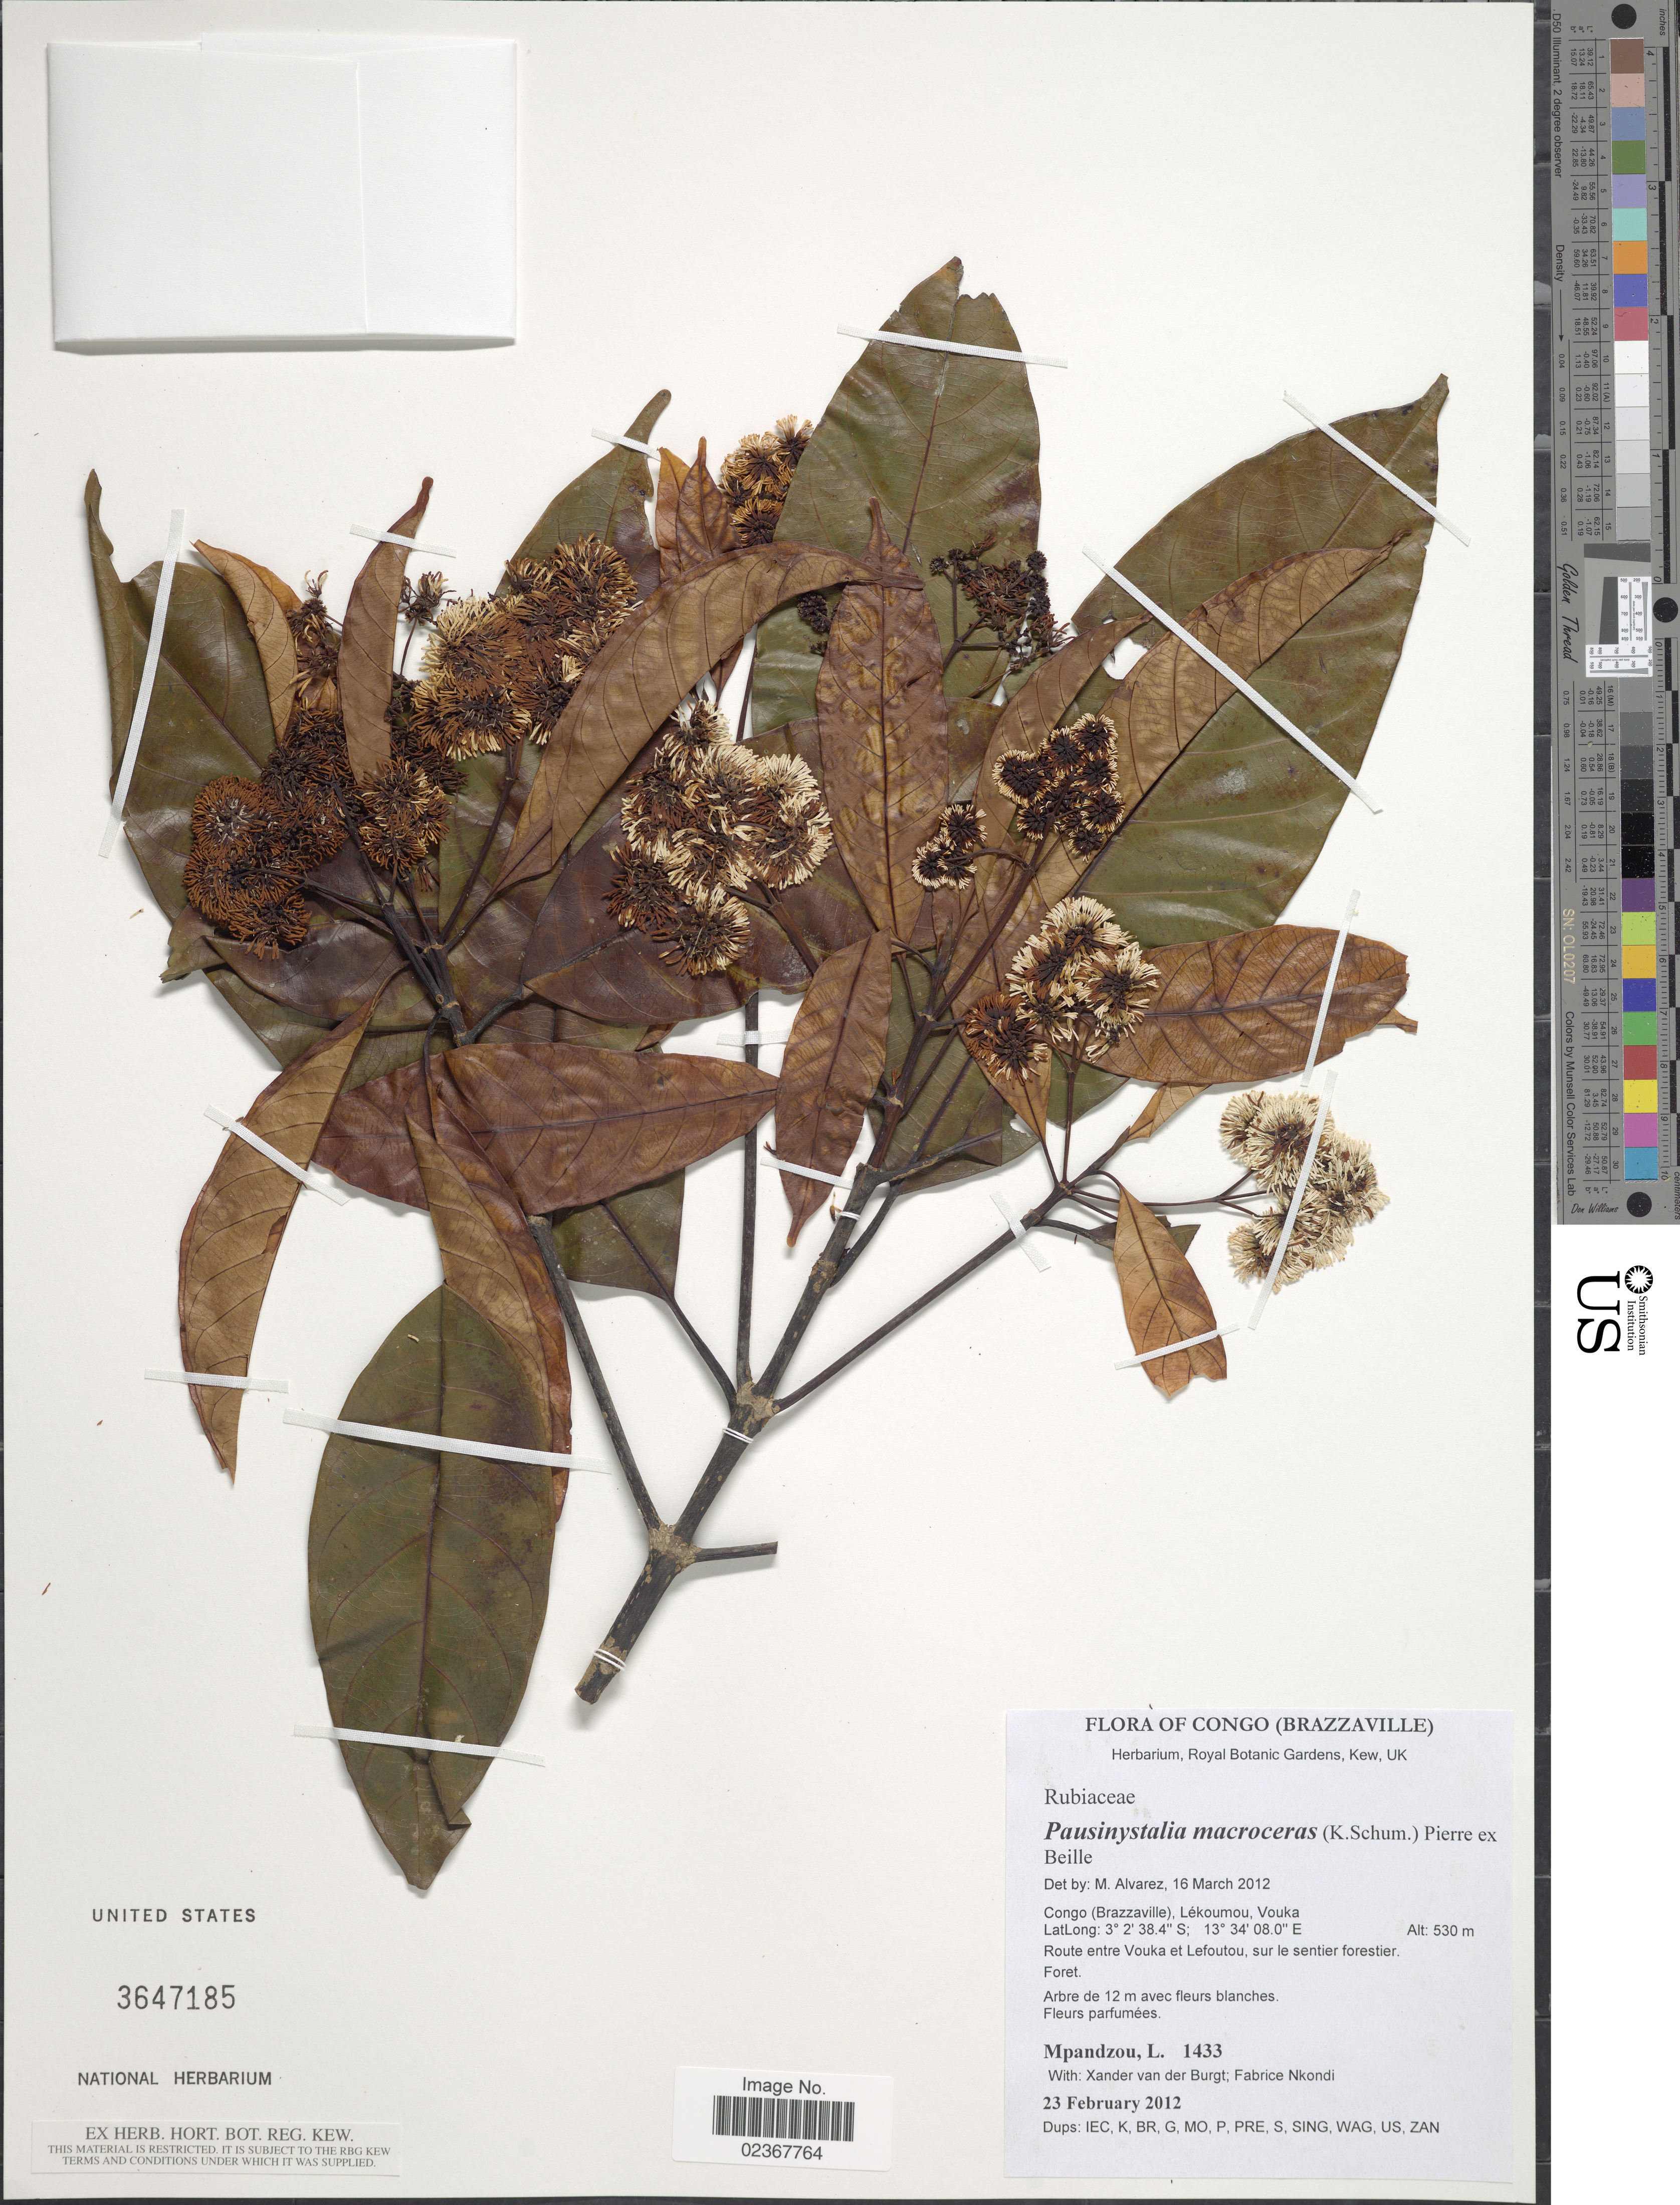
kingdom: Plantae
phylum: Tracheophyta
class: Magnoliopsida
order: Gentianales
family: Rubiaceae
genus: Pausinystalia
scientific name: Pausinystalia macroceras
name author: (K. Schum.) Pierre ex Beille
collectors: L. Mpandzou, X. M. van der Burgt & F. Nkondi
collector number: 1433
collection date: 2012-02-23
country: Congo, Republic of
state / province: Lekoumou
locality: Congo, Lekoumou, Vouka. Route entre Vouka et Lefoutou, sur le sentier forestier.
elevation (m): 530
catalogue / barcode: US 3647185